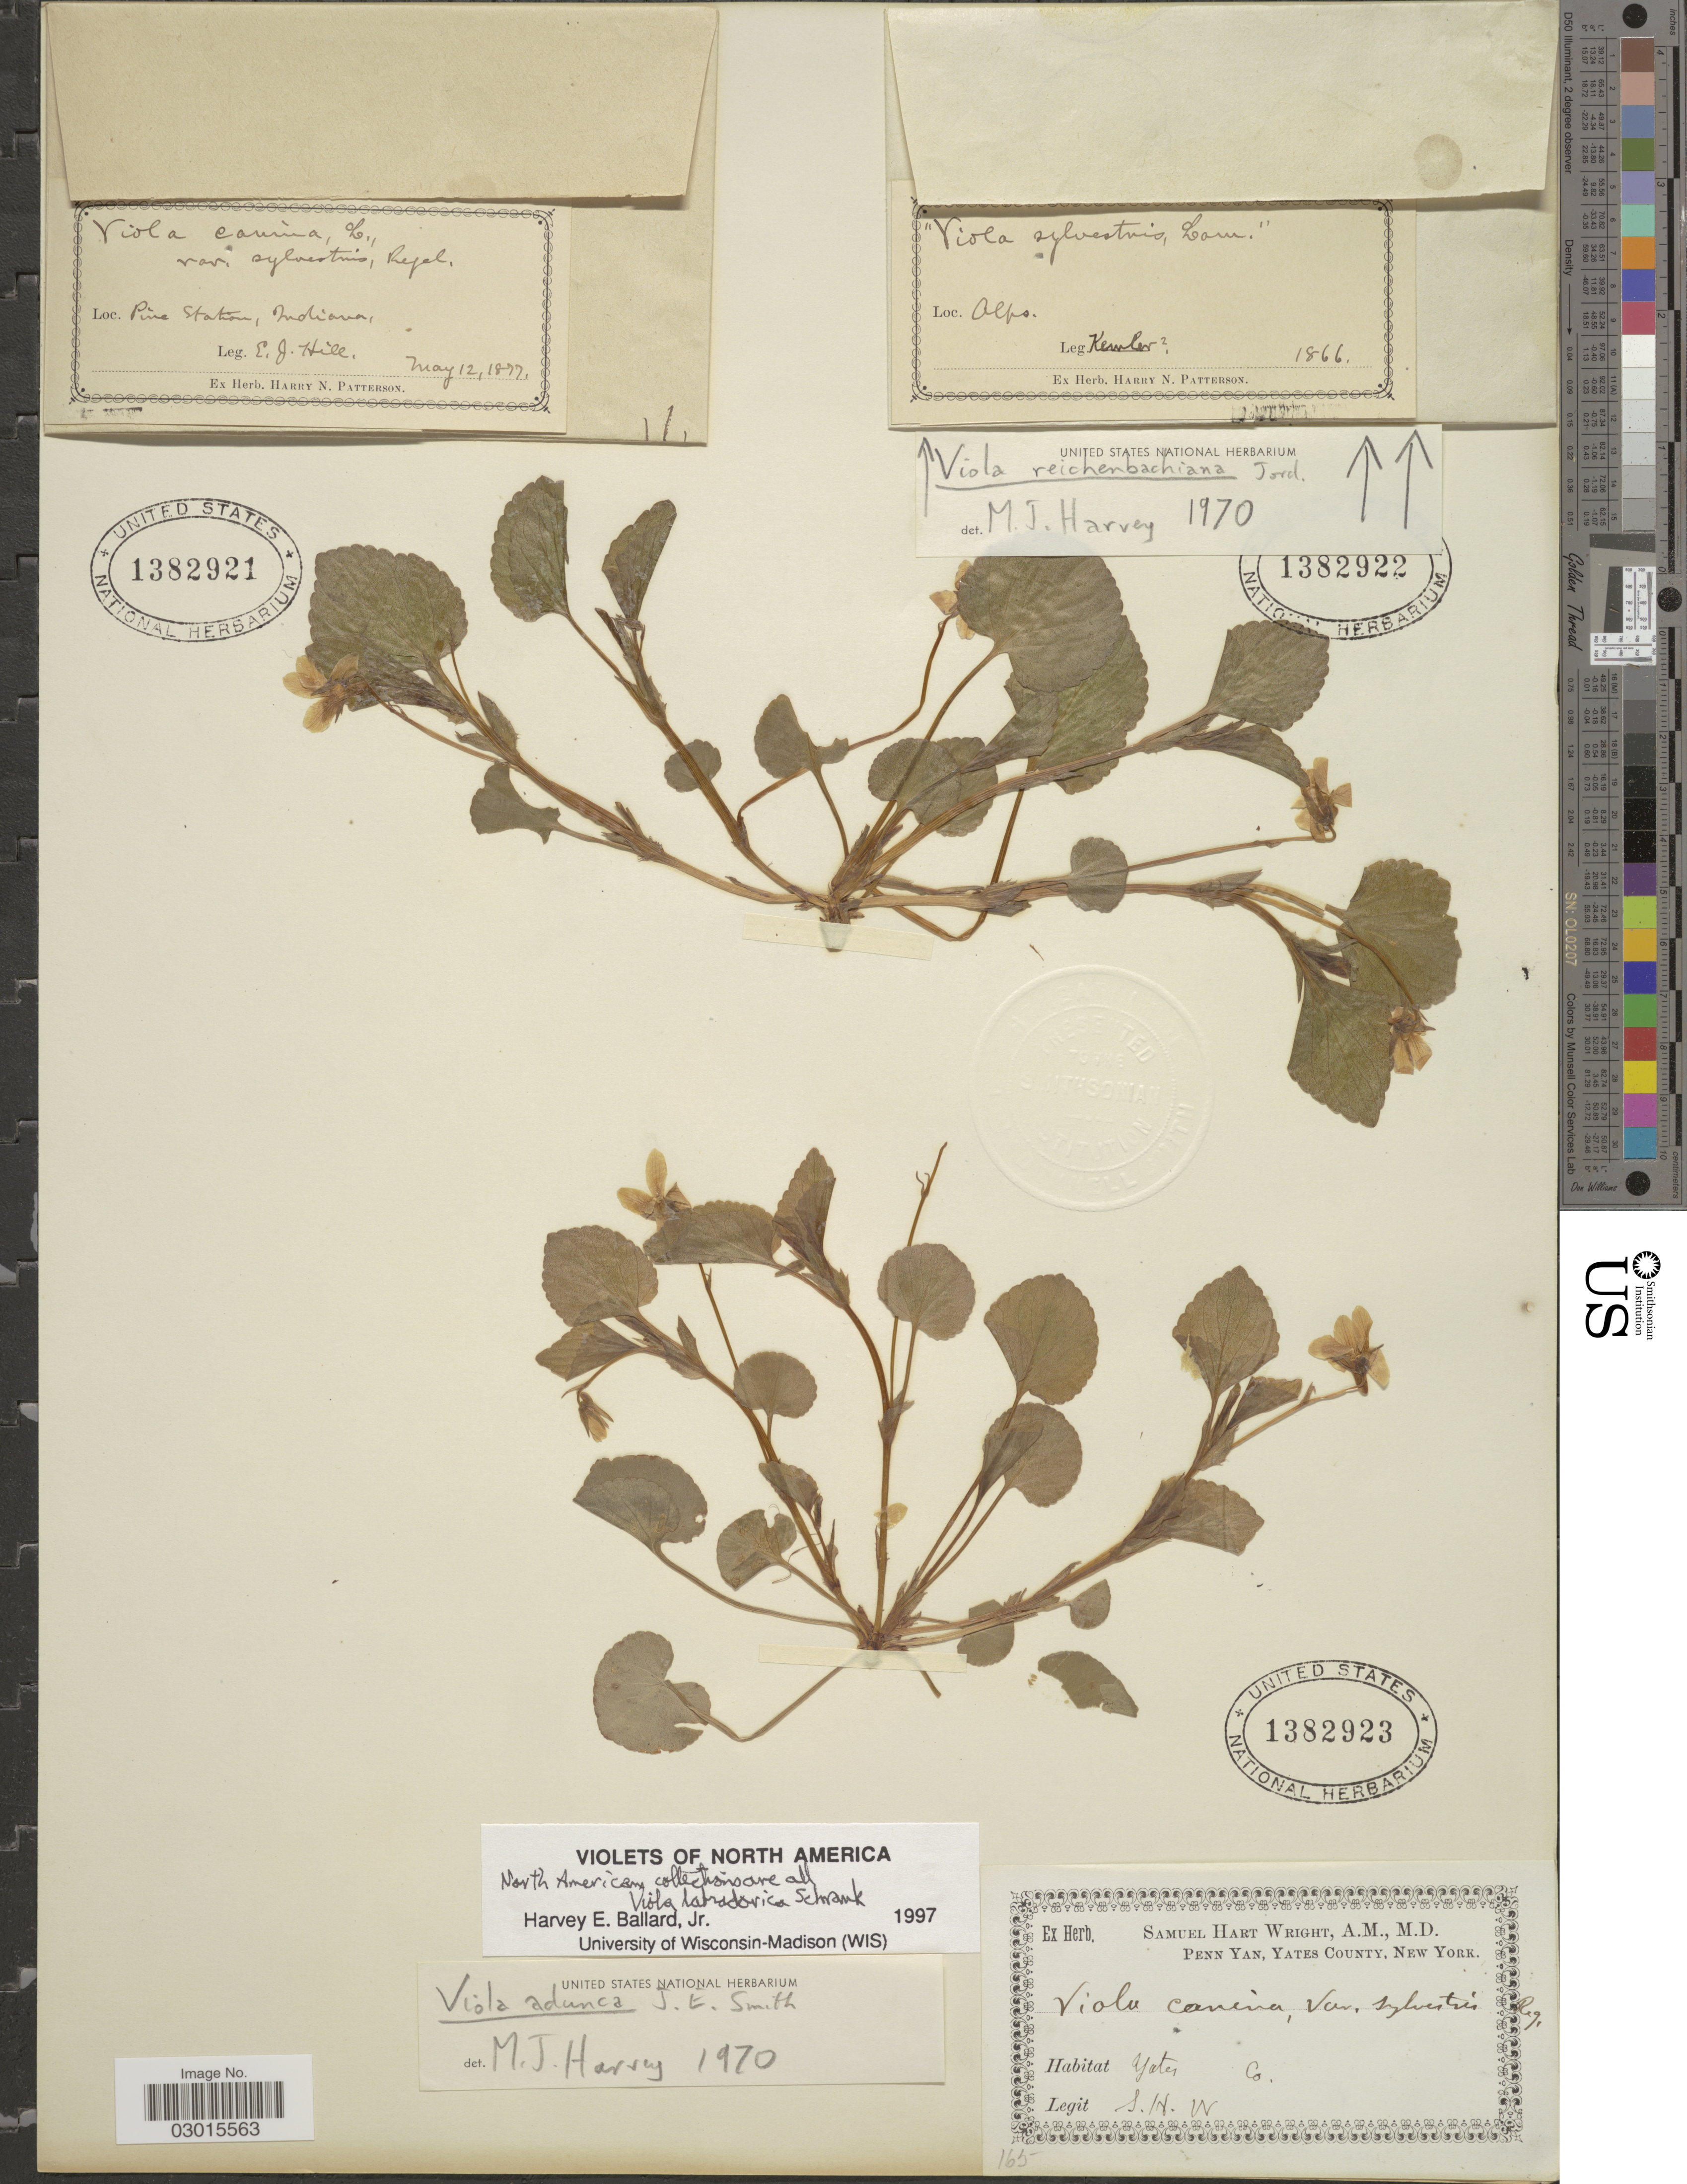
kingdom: Plantae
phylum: Tracheophyta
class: Magnoliopsida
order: Malpighiales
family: Violaceae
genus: Viola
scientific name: Viola labradorica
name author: Schrank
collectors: S. H. Wright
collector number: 165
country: United States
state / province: New York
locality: Yates Co.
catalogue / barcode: US 1382923-3